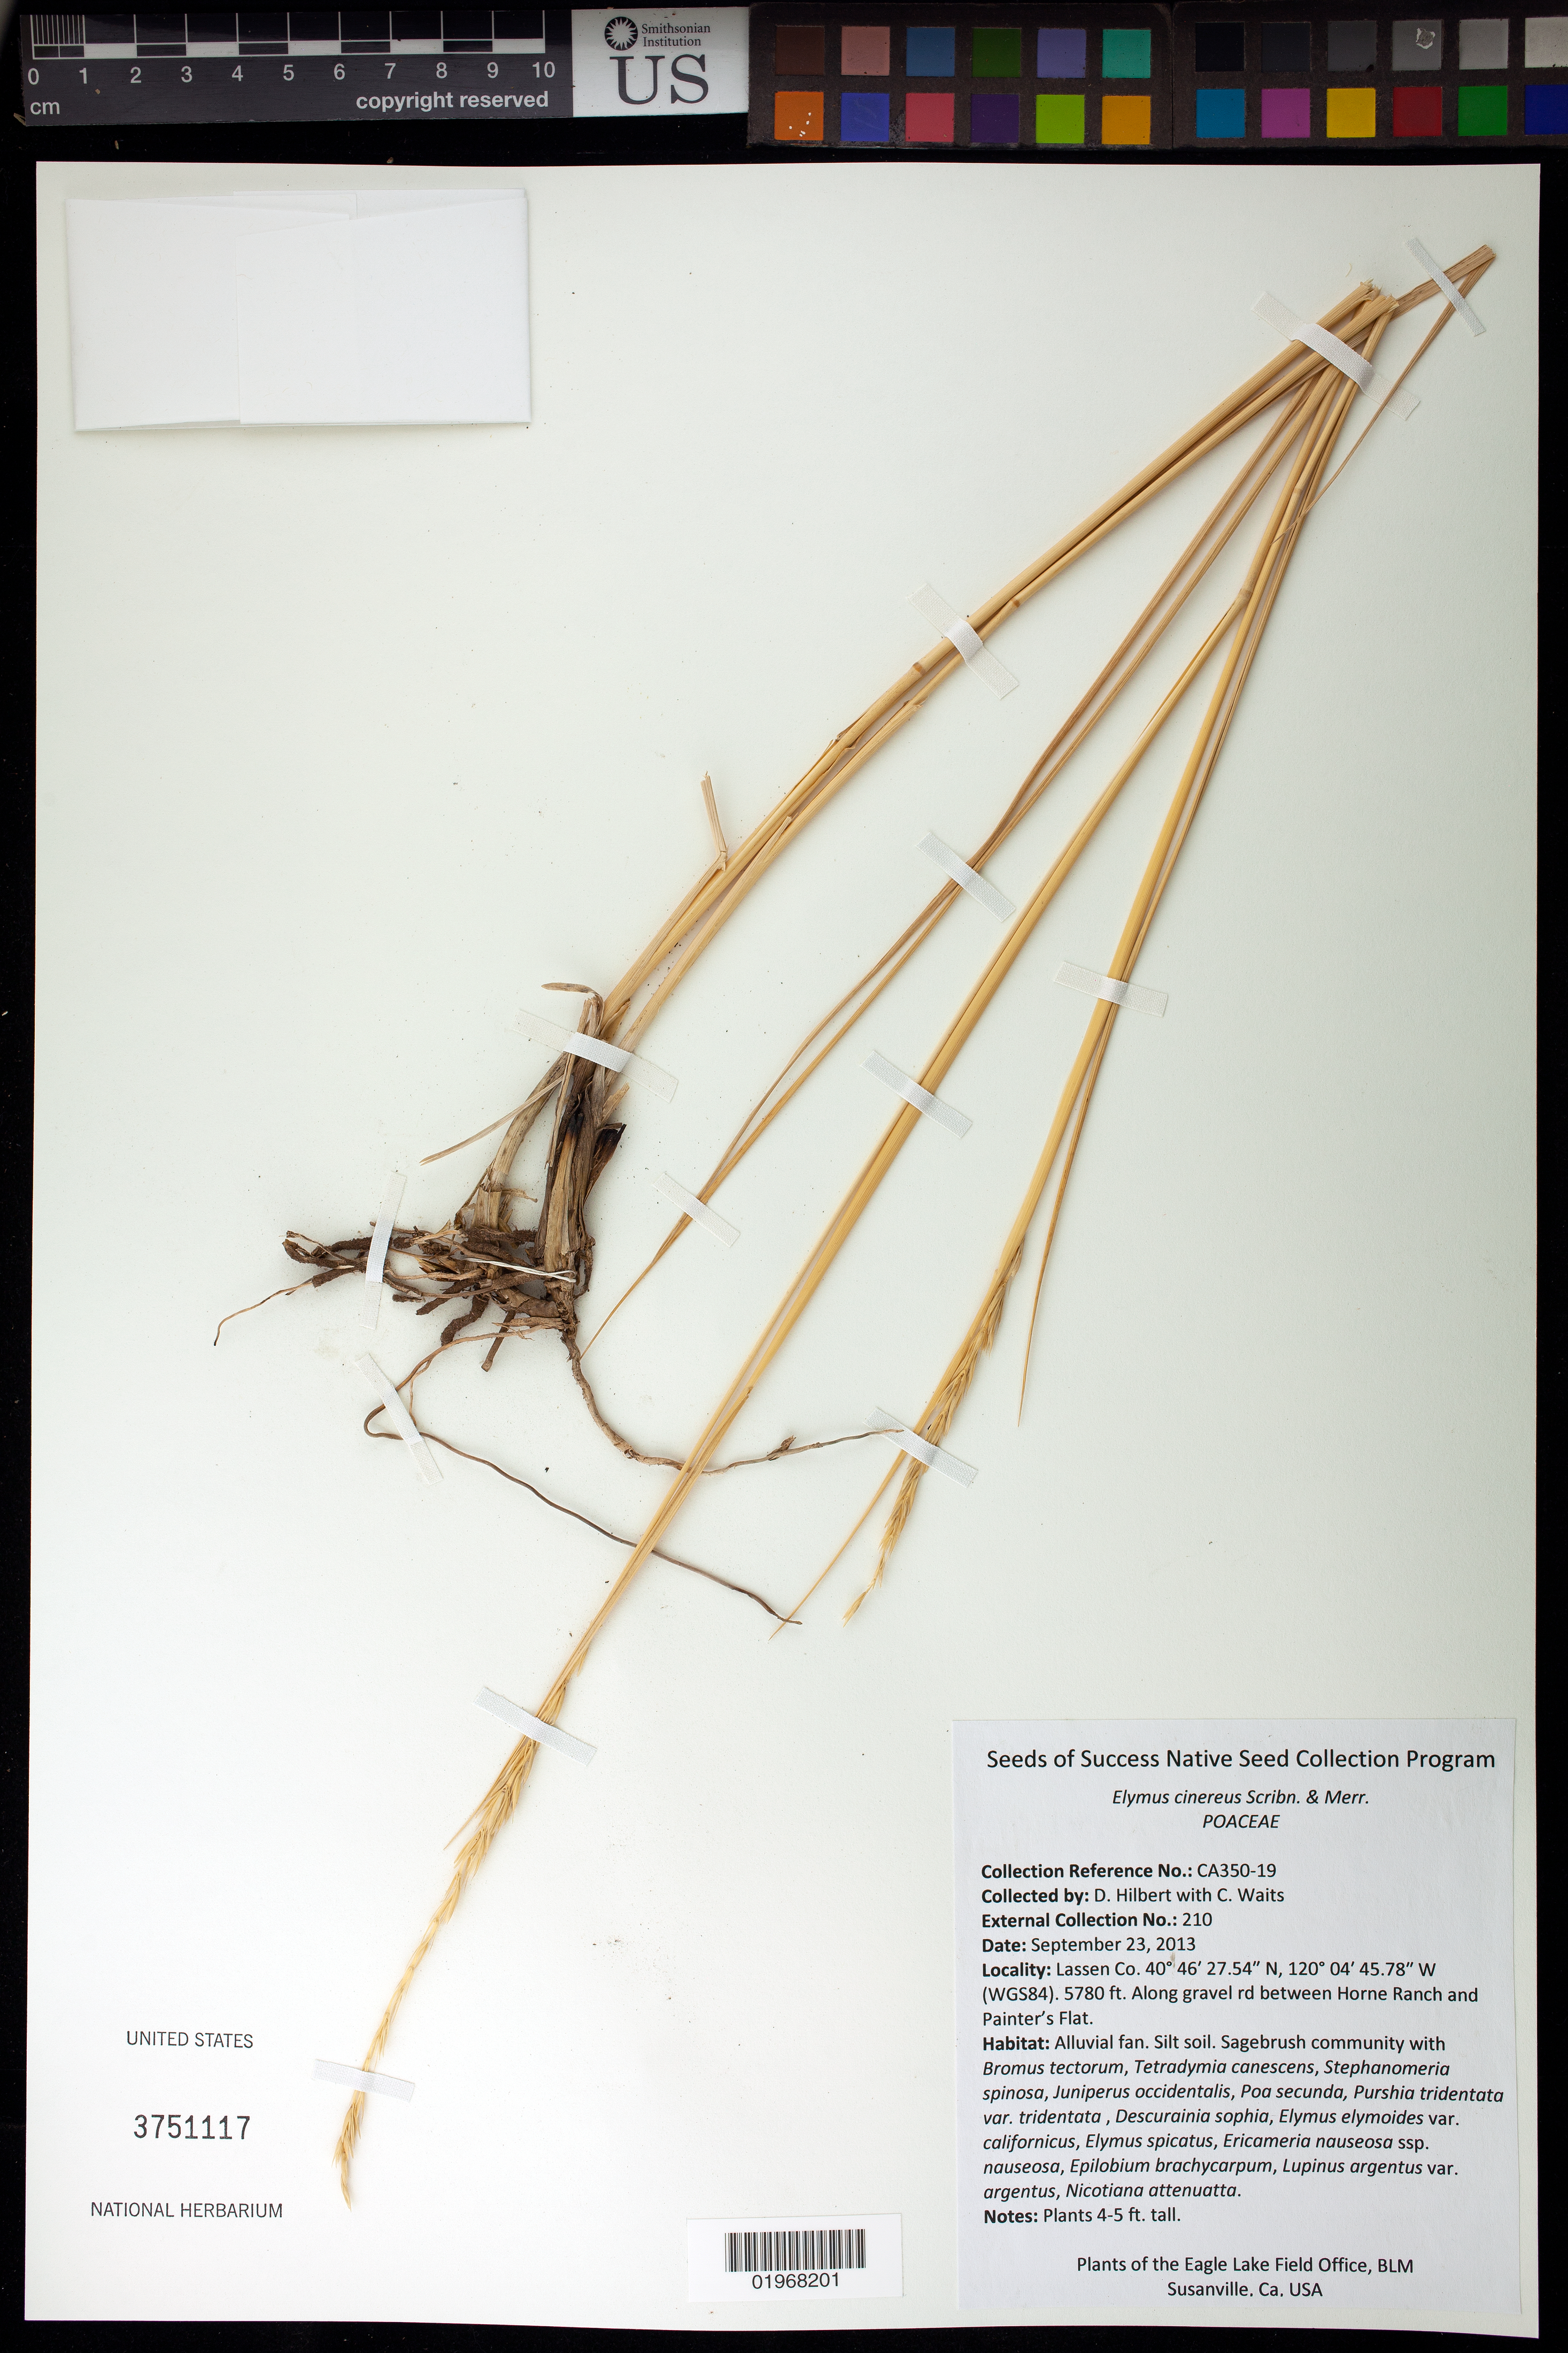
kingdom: Plantae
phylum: Tracheophyta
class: Liliopsida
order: Poales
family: Poaceae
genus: Elymus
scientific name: Elymus cinereus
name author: Scribn. & Merr.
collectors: D. Hilbert & C. Waits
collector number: CA350-19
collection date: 2013-09-23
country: United States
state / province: California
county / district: Lassen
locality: Along gravel road between Horne Ranch and Painter's Flat.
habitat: Alluvial fan. Silt soil. Sagebrush community with Bromus tectorum, Juniperus occidentalis, Poa secunda, ect.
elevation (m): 1762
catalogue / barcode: US 3751117